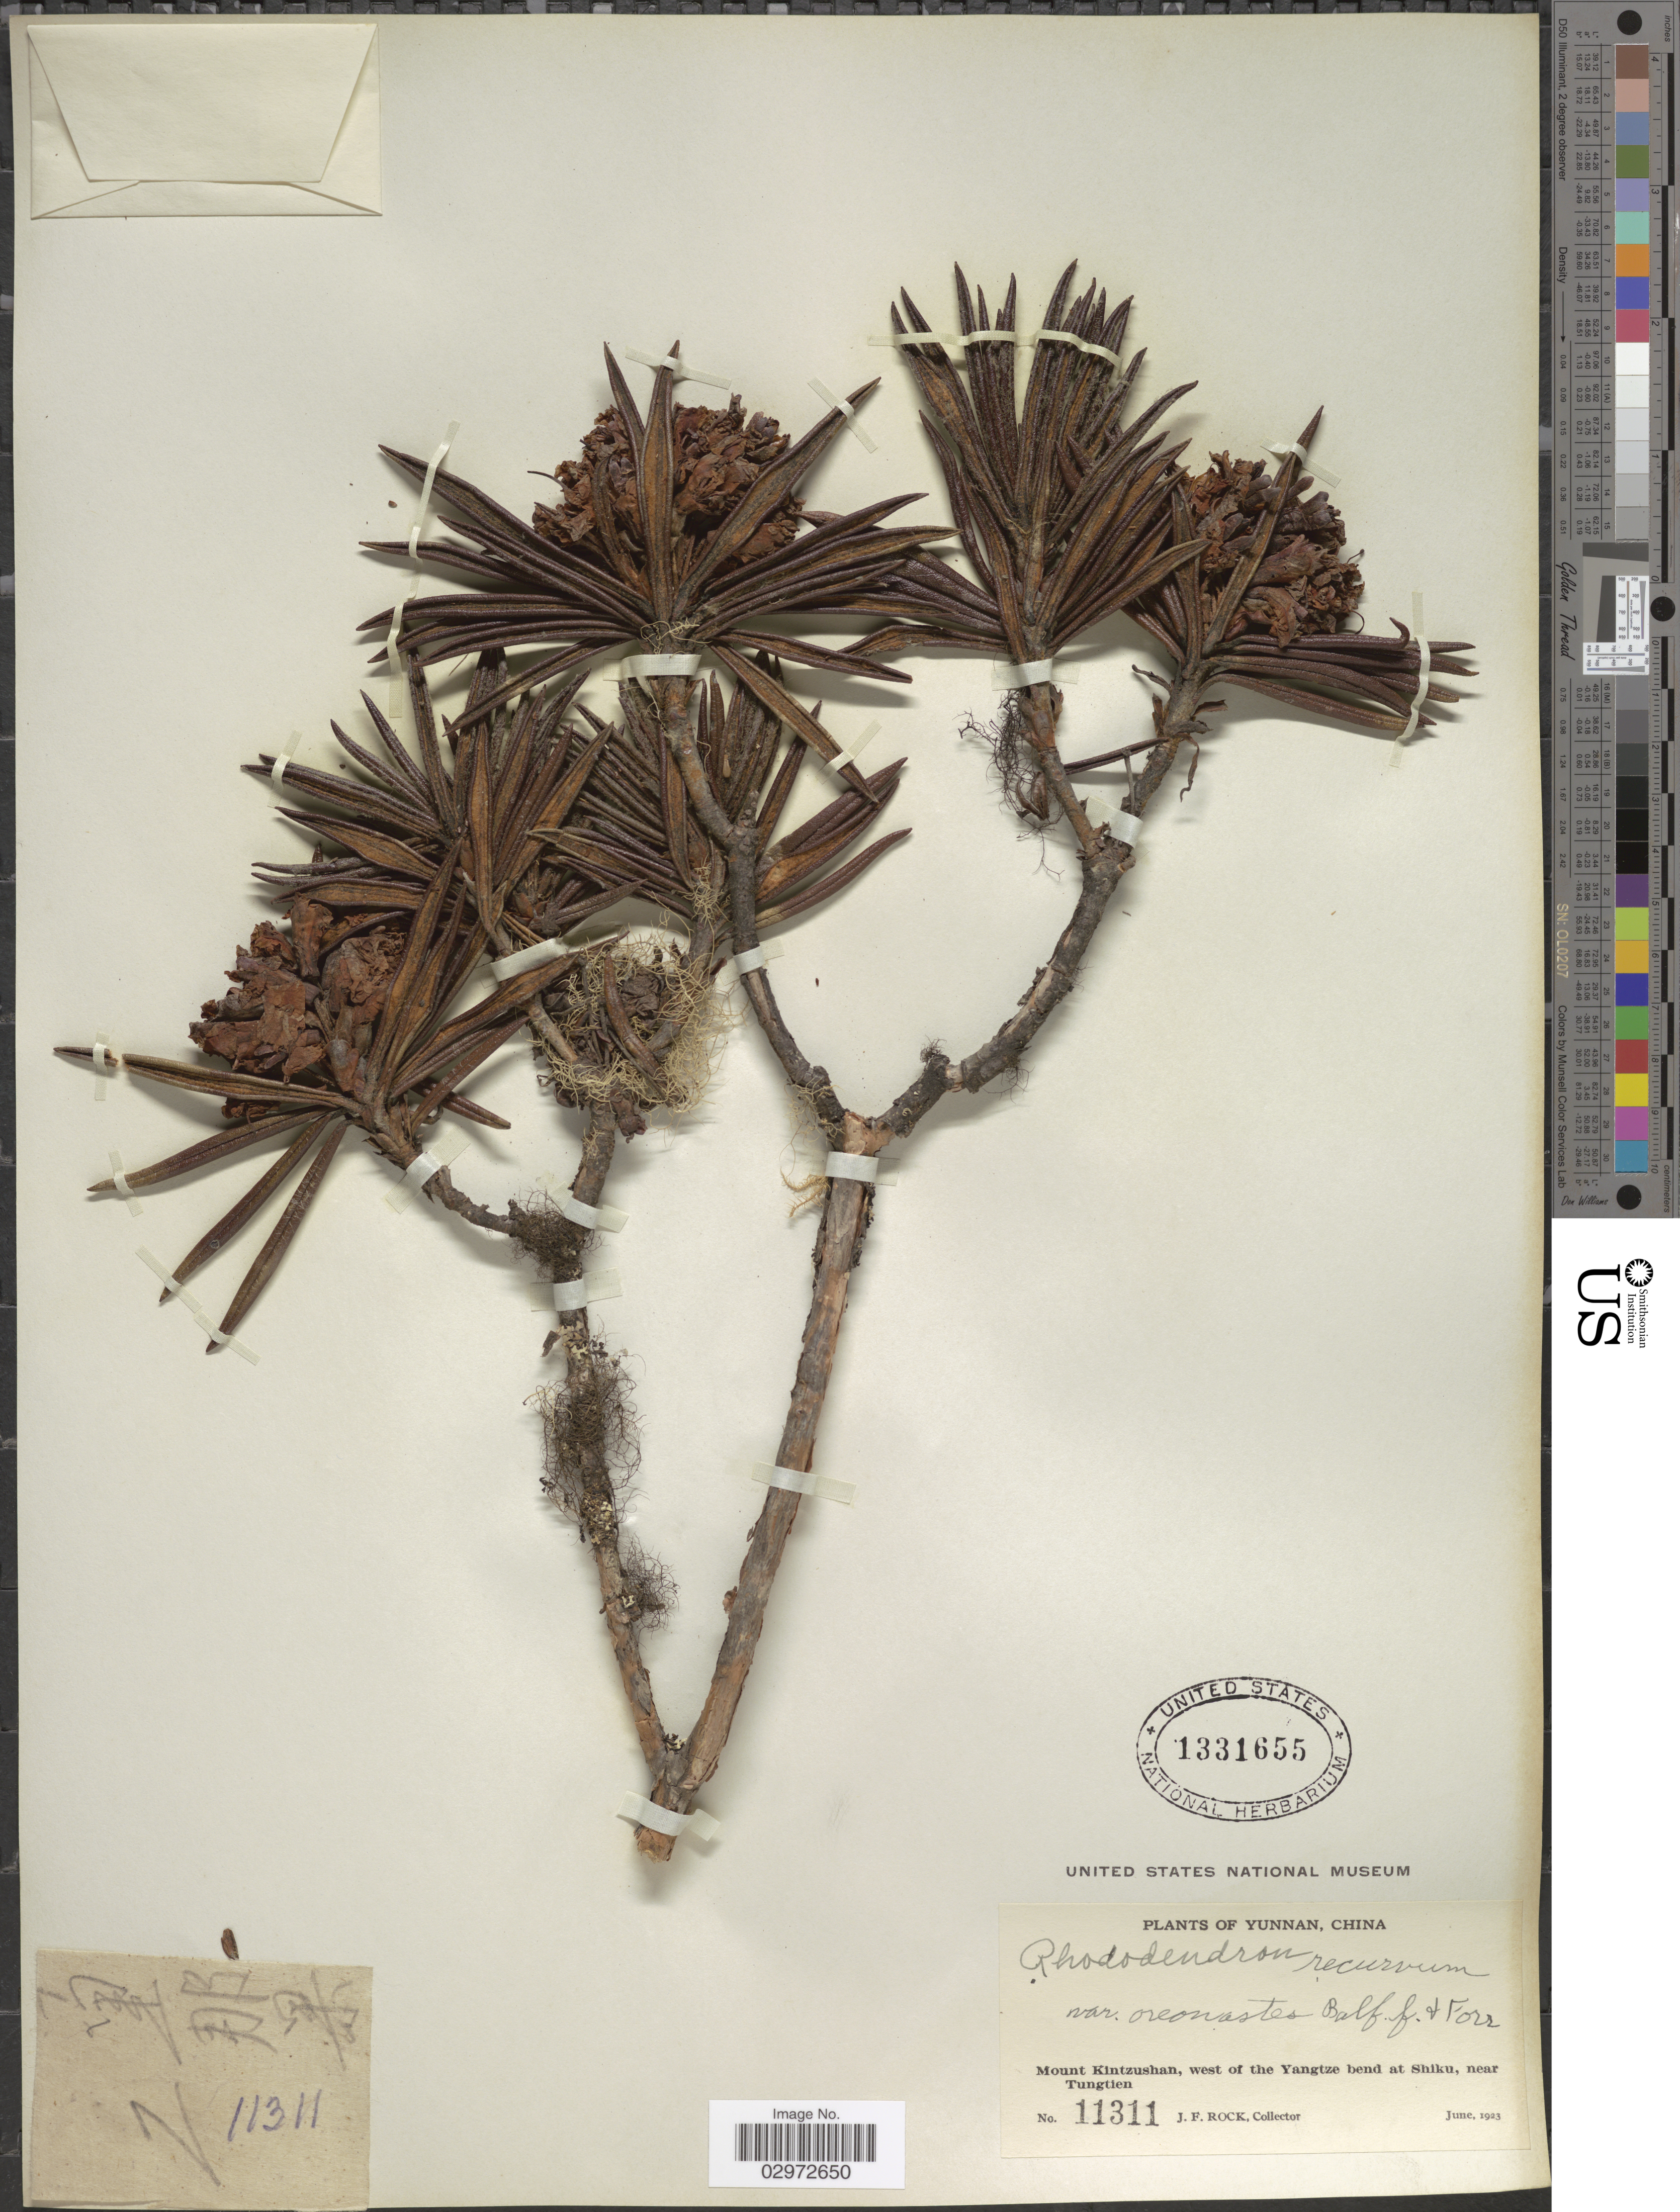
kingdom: Plantae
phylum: Tracheophyta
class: Magnoliopsida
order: Ericales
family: Ericaceae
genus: Rhododendron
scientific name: Rhododendron recurvum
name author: Balf. f. & Forrest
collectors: J. Rock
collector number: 11311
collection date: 1923-06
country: China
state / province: Yunnan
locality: Mount Kintzushan, west of Yangtze bend at Shiku, near Tungtien.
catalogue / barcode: US 1331655